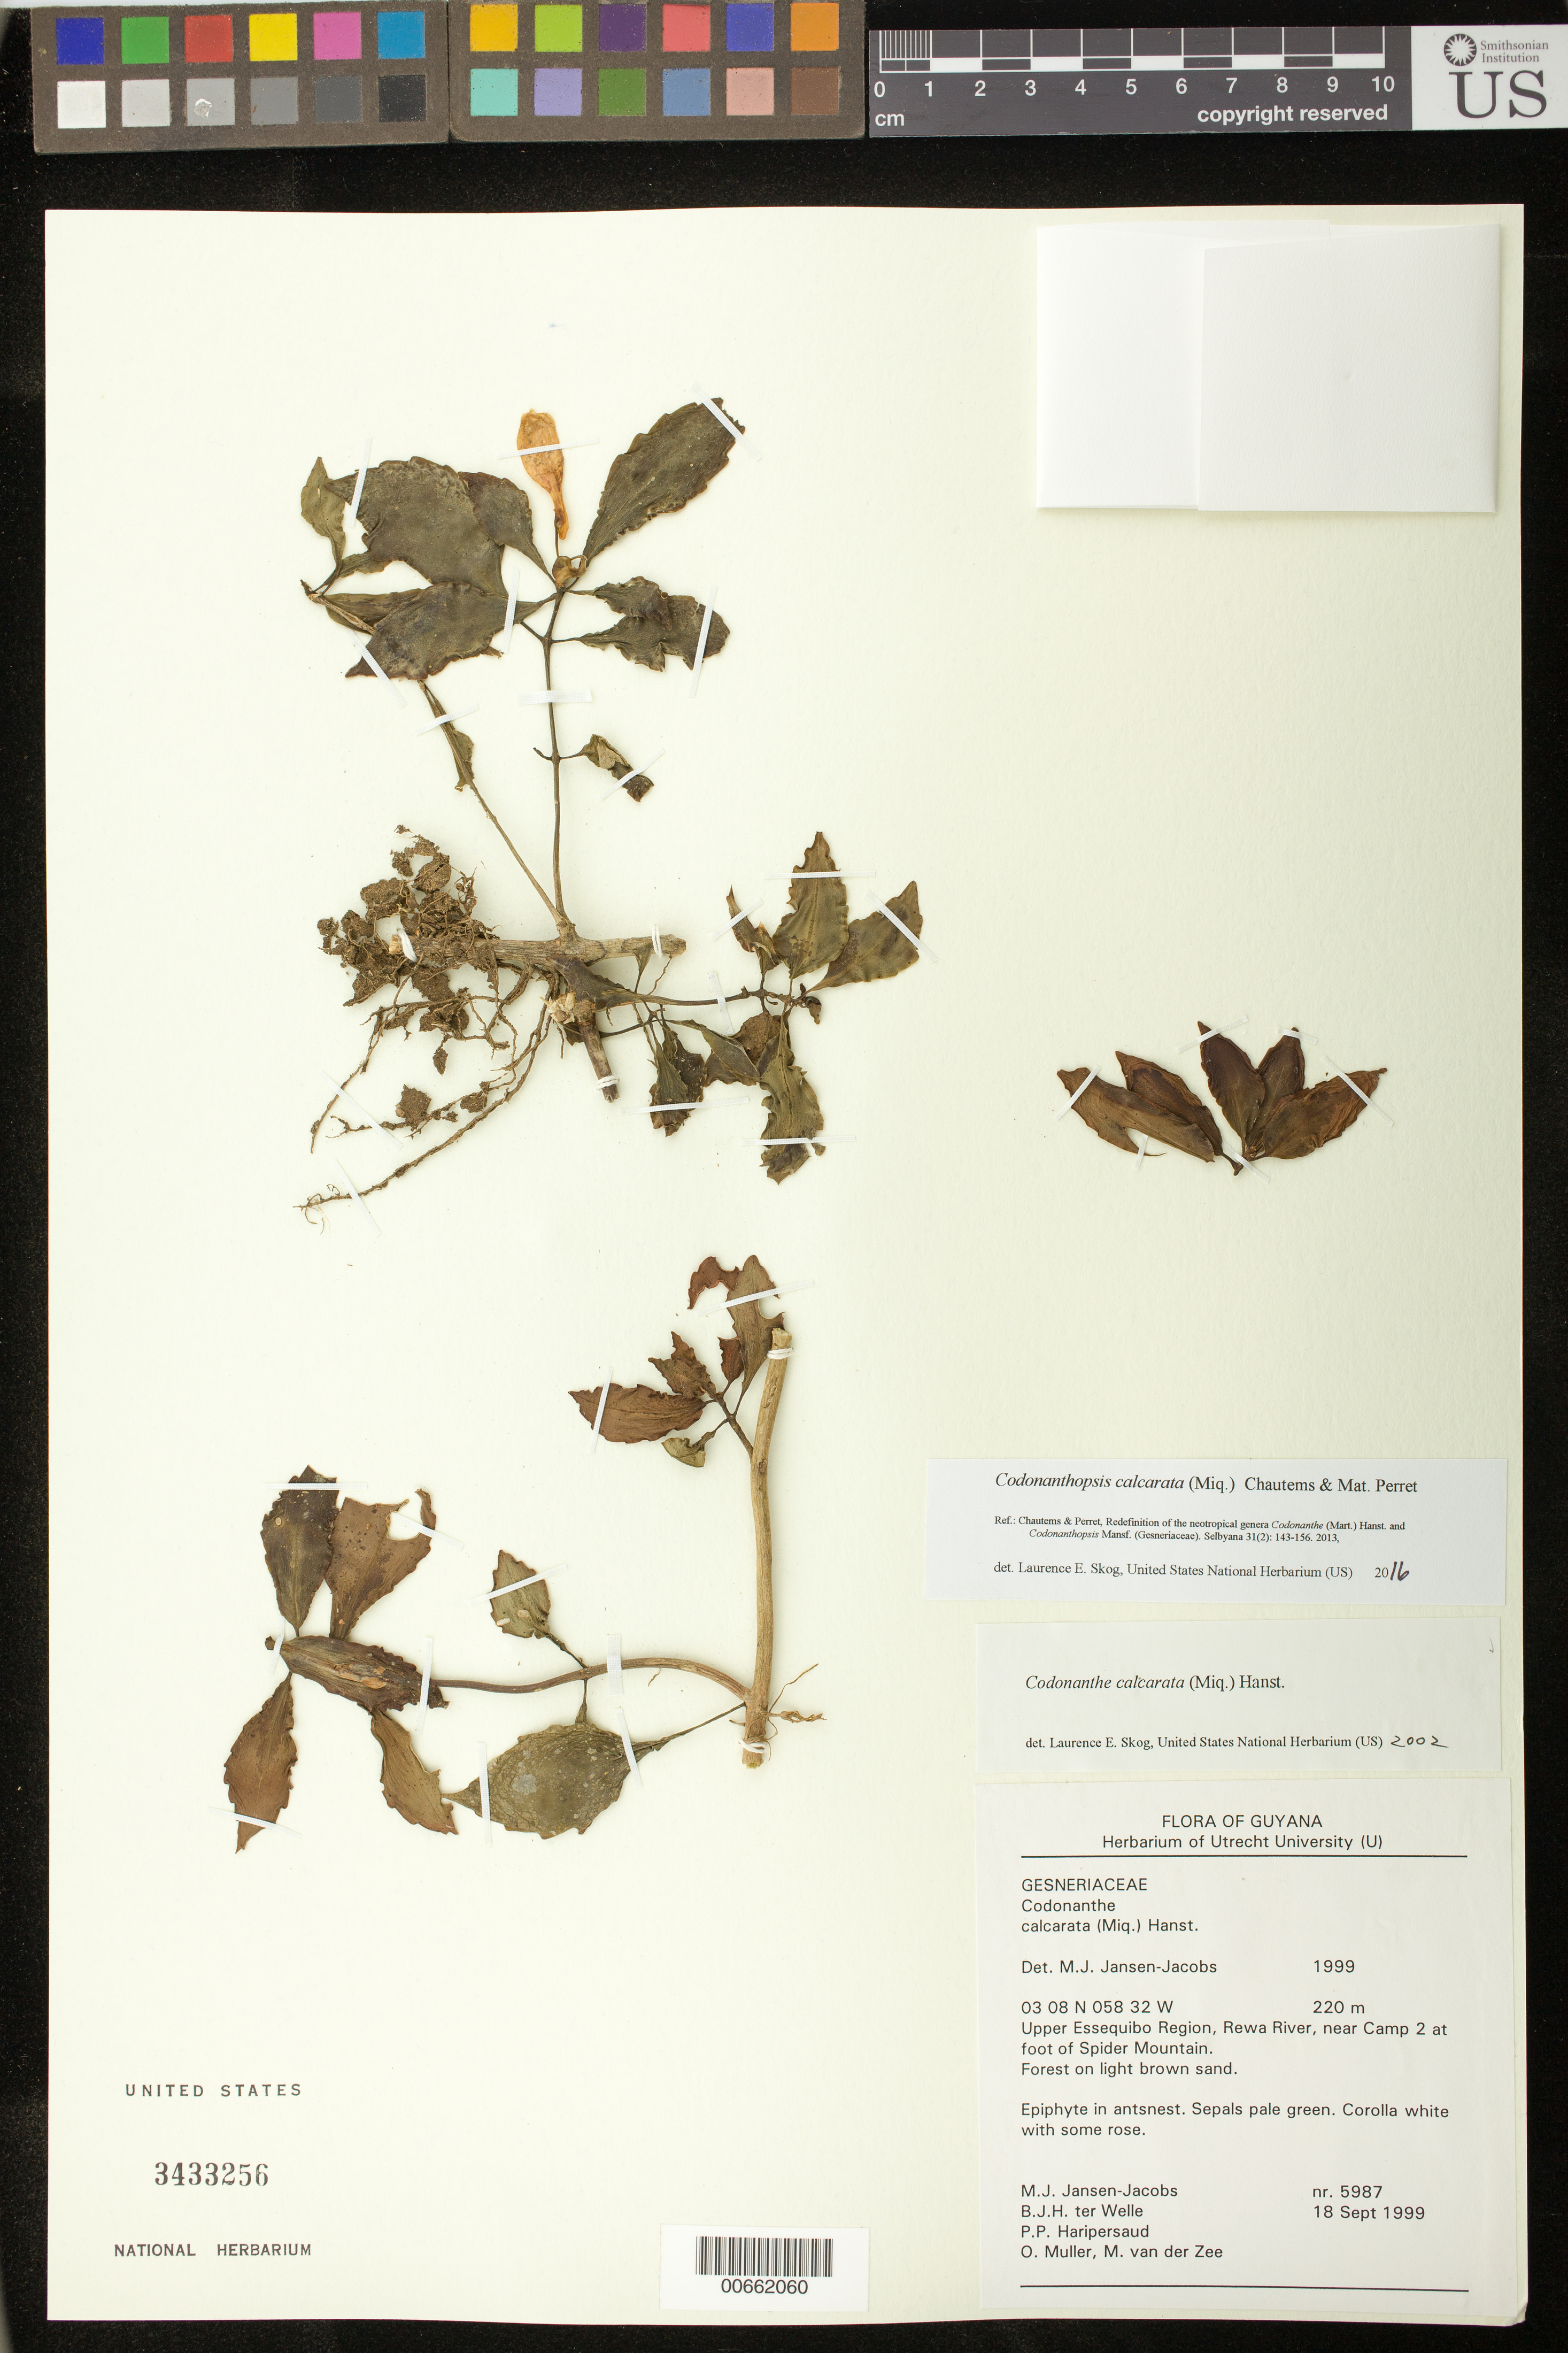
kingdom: Plantae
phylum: Tracheophyta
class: Magnoliopsida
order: Lamiales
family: Gesneriaceae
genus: Codonanthopsis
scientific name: Codonanthopsis calcarata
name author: (Miq.) Chautems & Mat.Perret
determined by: Skog, Laurence E.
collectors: M. J. Jansen-Jacobs, B. Welle, P. Haripersaud, O. Muller & M. van der Zee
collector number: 5987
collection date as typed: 18 Sep 1999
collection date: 1999-09-18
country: Guyana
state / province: U. Takutu-U. Essequibo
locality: Upper Essequibo Region, Rewa River, near Camp 2 at foot of Spider Mountain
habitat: Forest on light brown sand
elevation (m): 220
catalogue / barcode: US 3433256